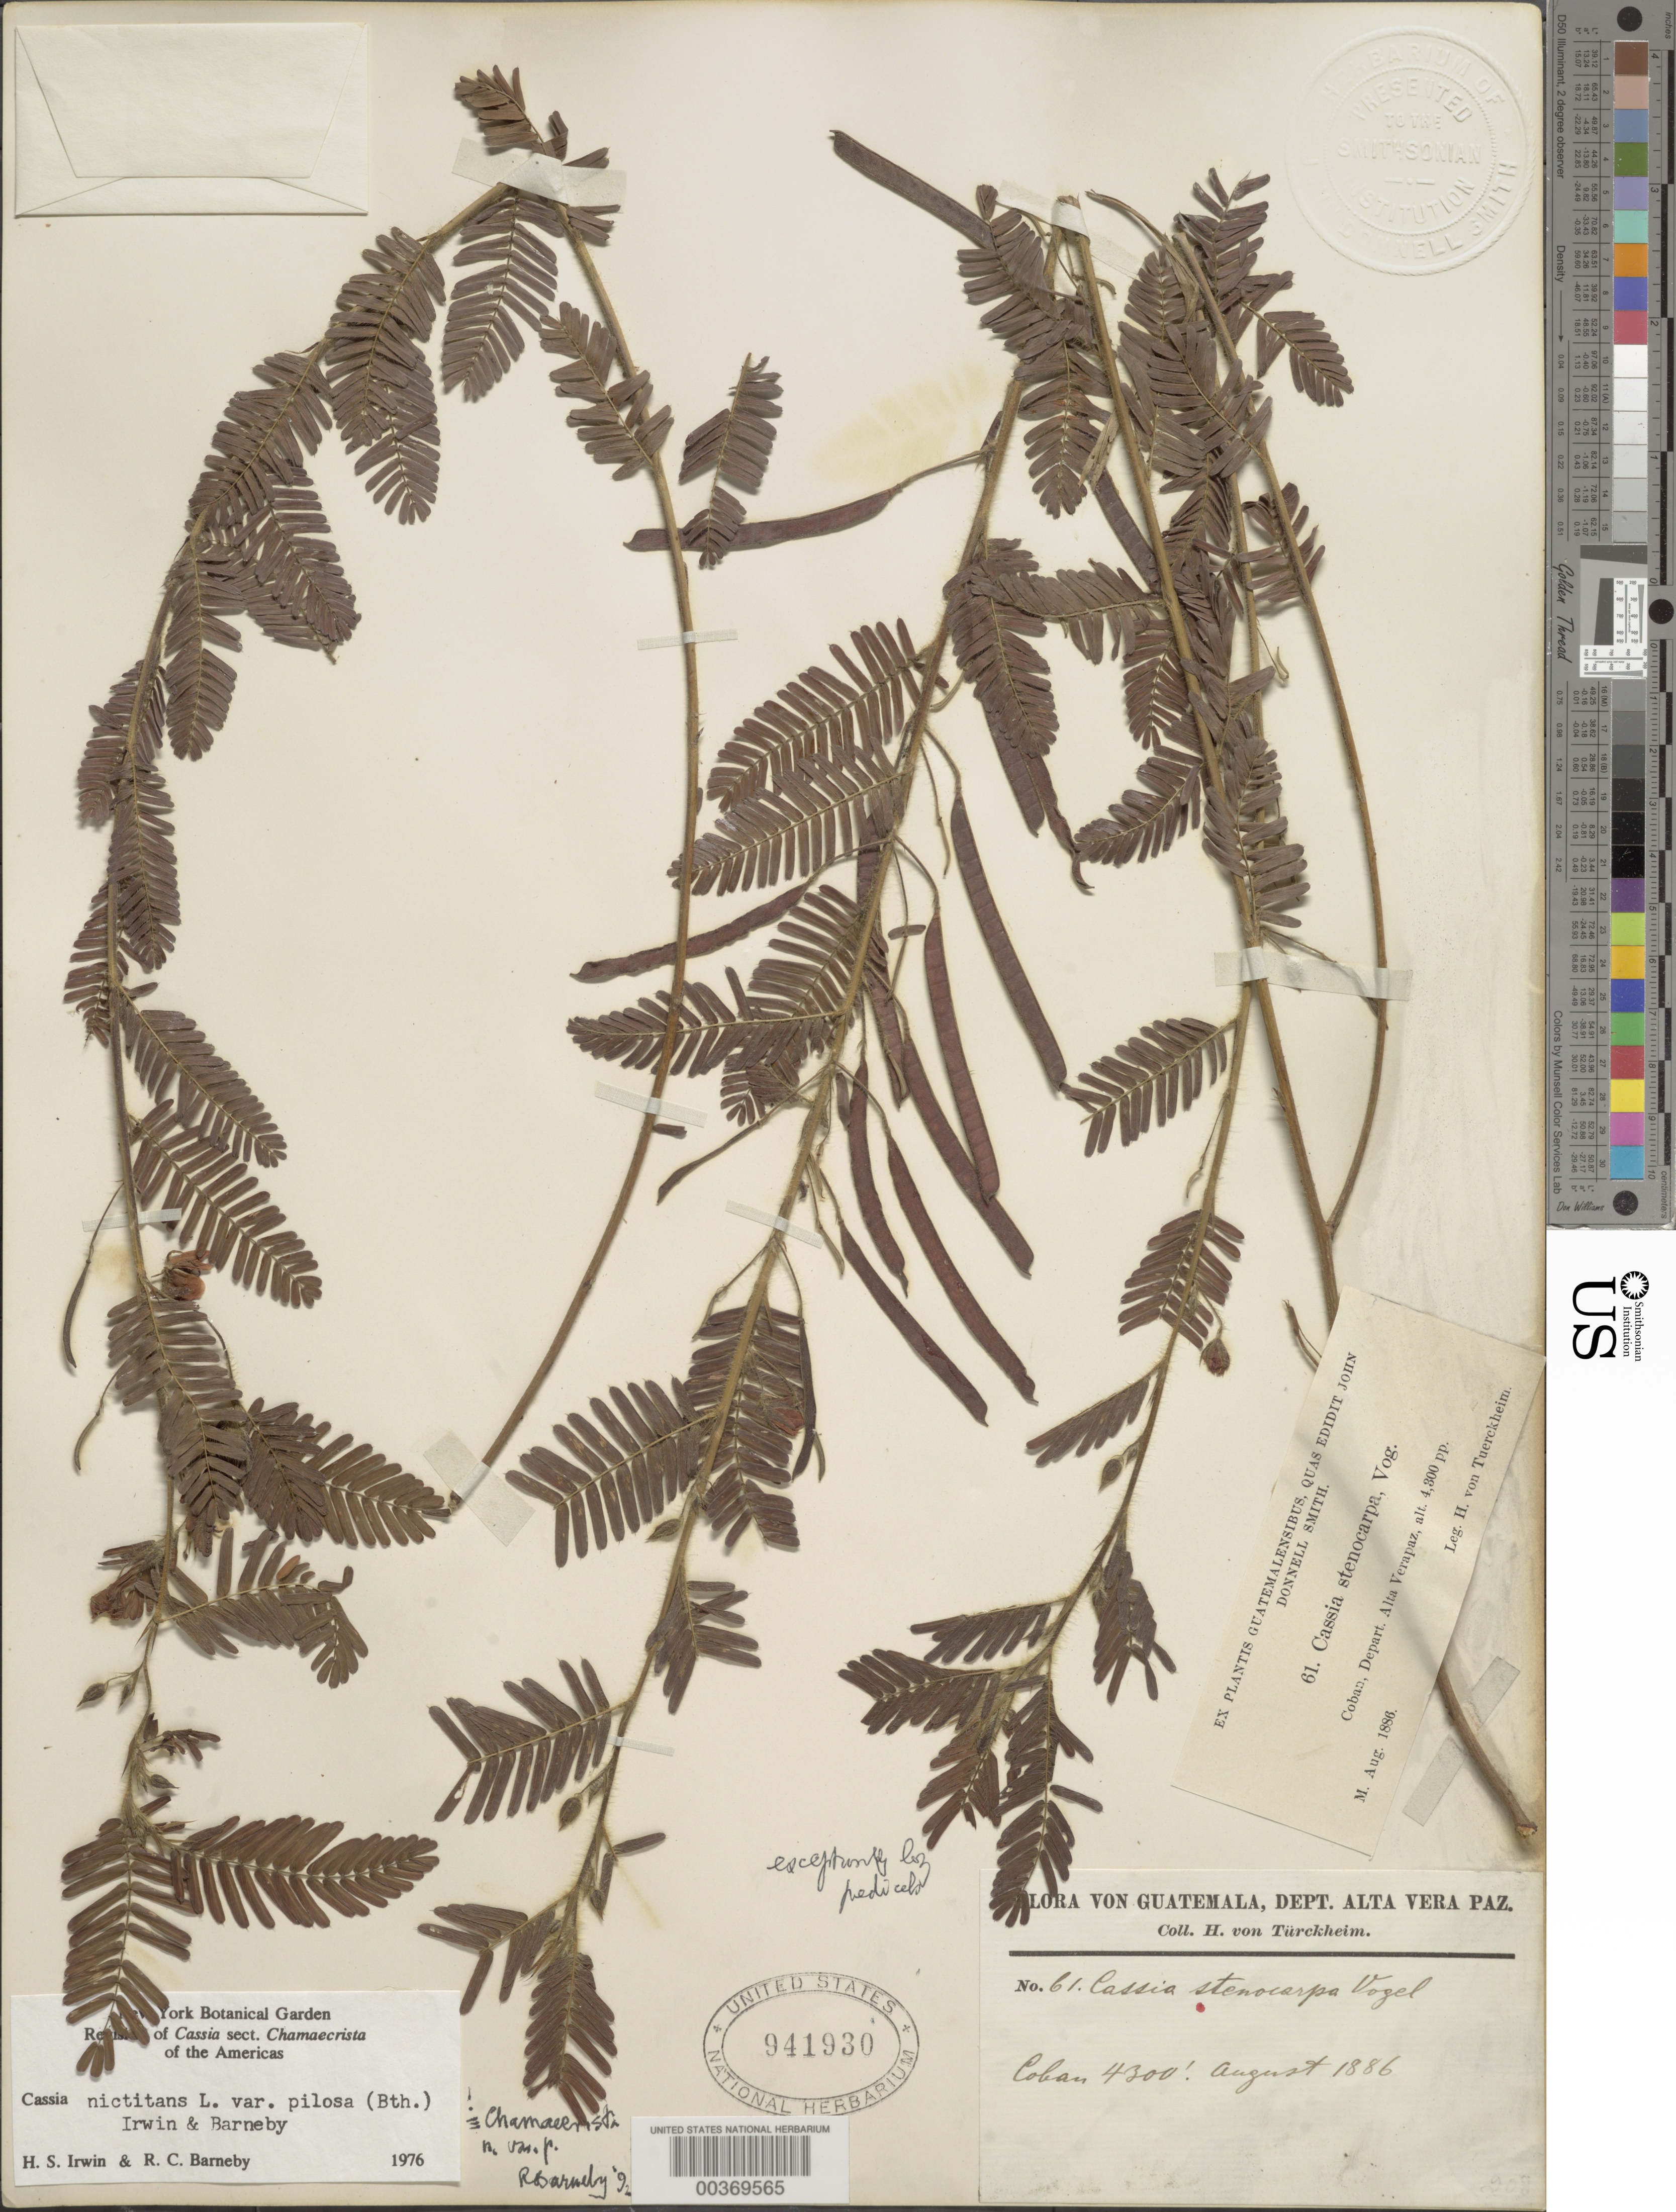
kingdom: Plantae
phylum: Tracheophyta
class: Magnoliopsida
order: Fabales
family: Fabaceae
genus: Chamaecrista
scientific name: Chamaecrista nictitans var. pilosa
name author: (Benth.) H.S. Irwin & Barneby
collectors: H. von Türckheim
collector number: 61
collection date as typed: Jan 1880 or -- Aug 1886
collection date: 1880-01 or 1886-08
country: Guatemala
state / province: Alta Verapaz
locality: Near Cobán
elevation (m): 1311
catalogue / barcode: US 941930